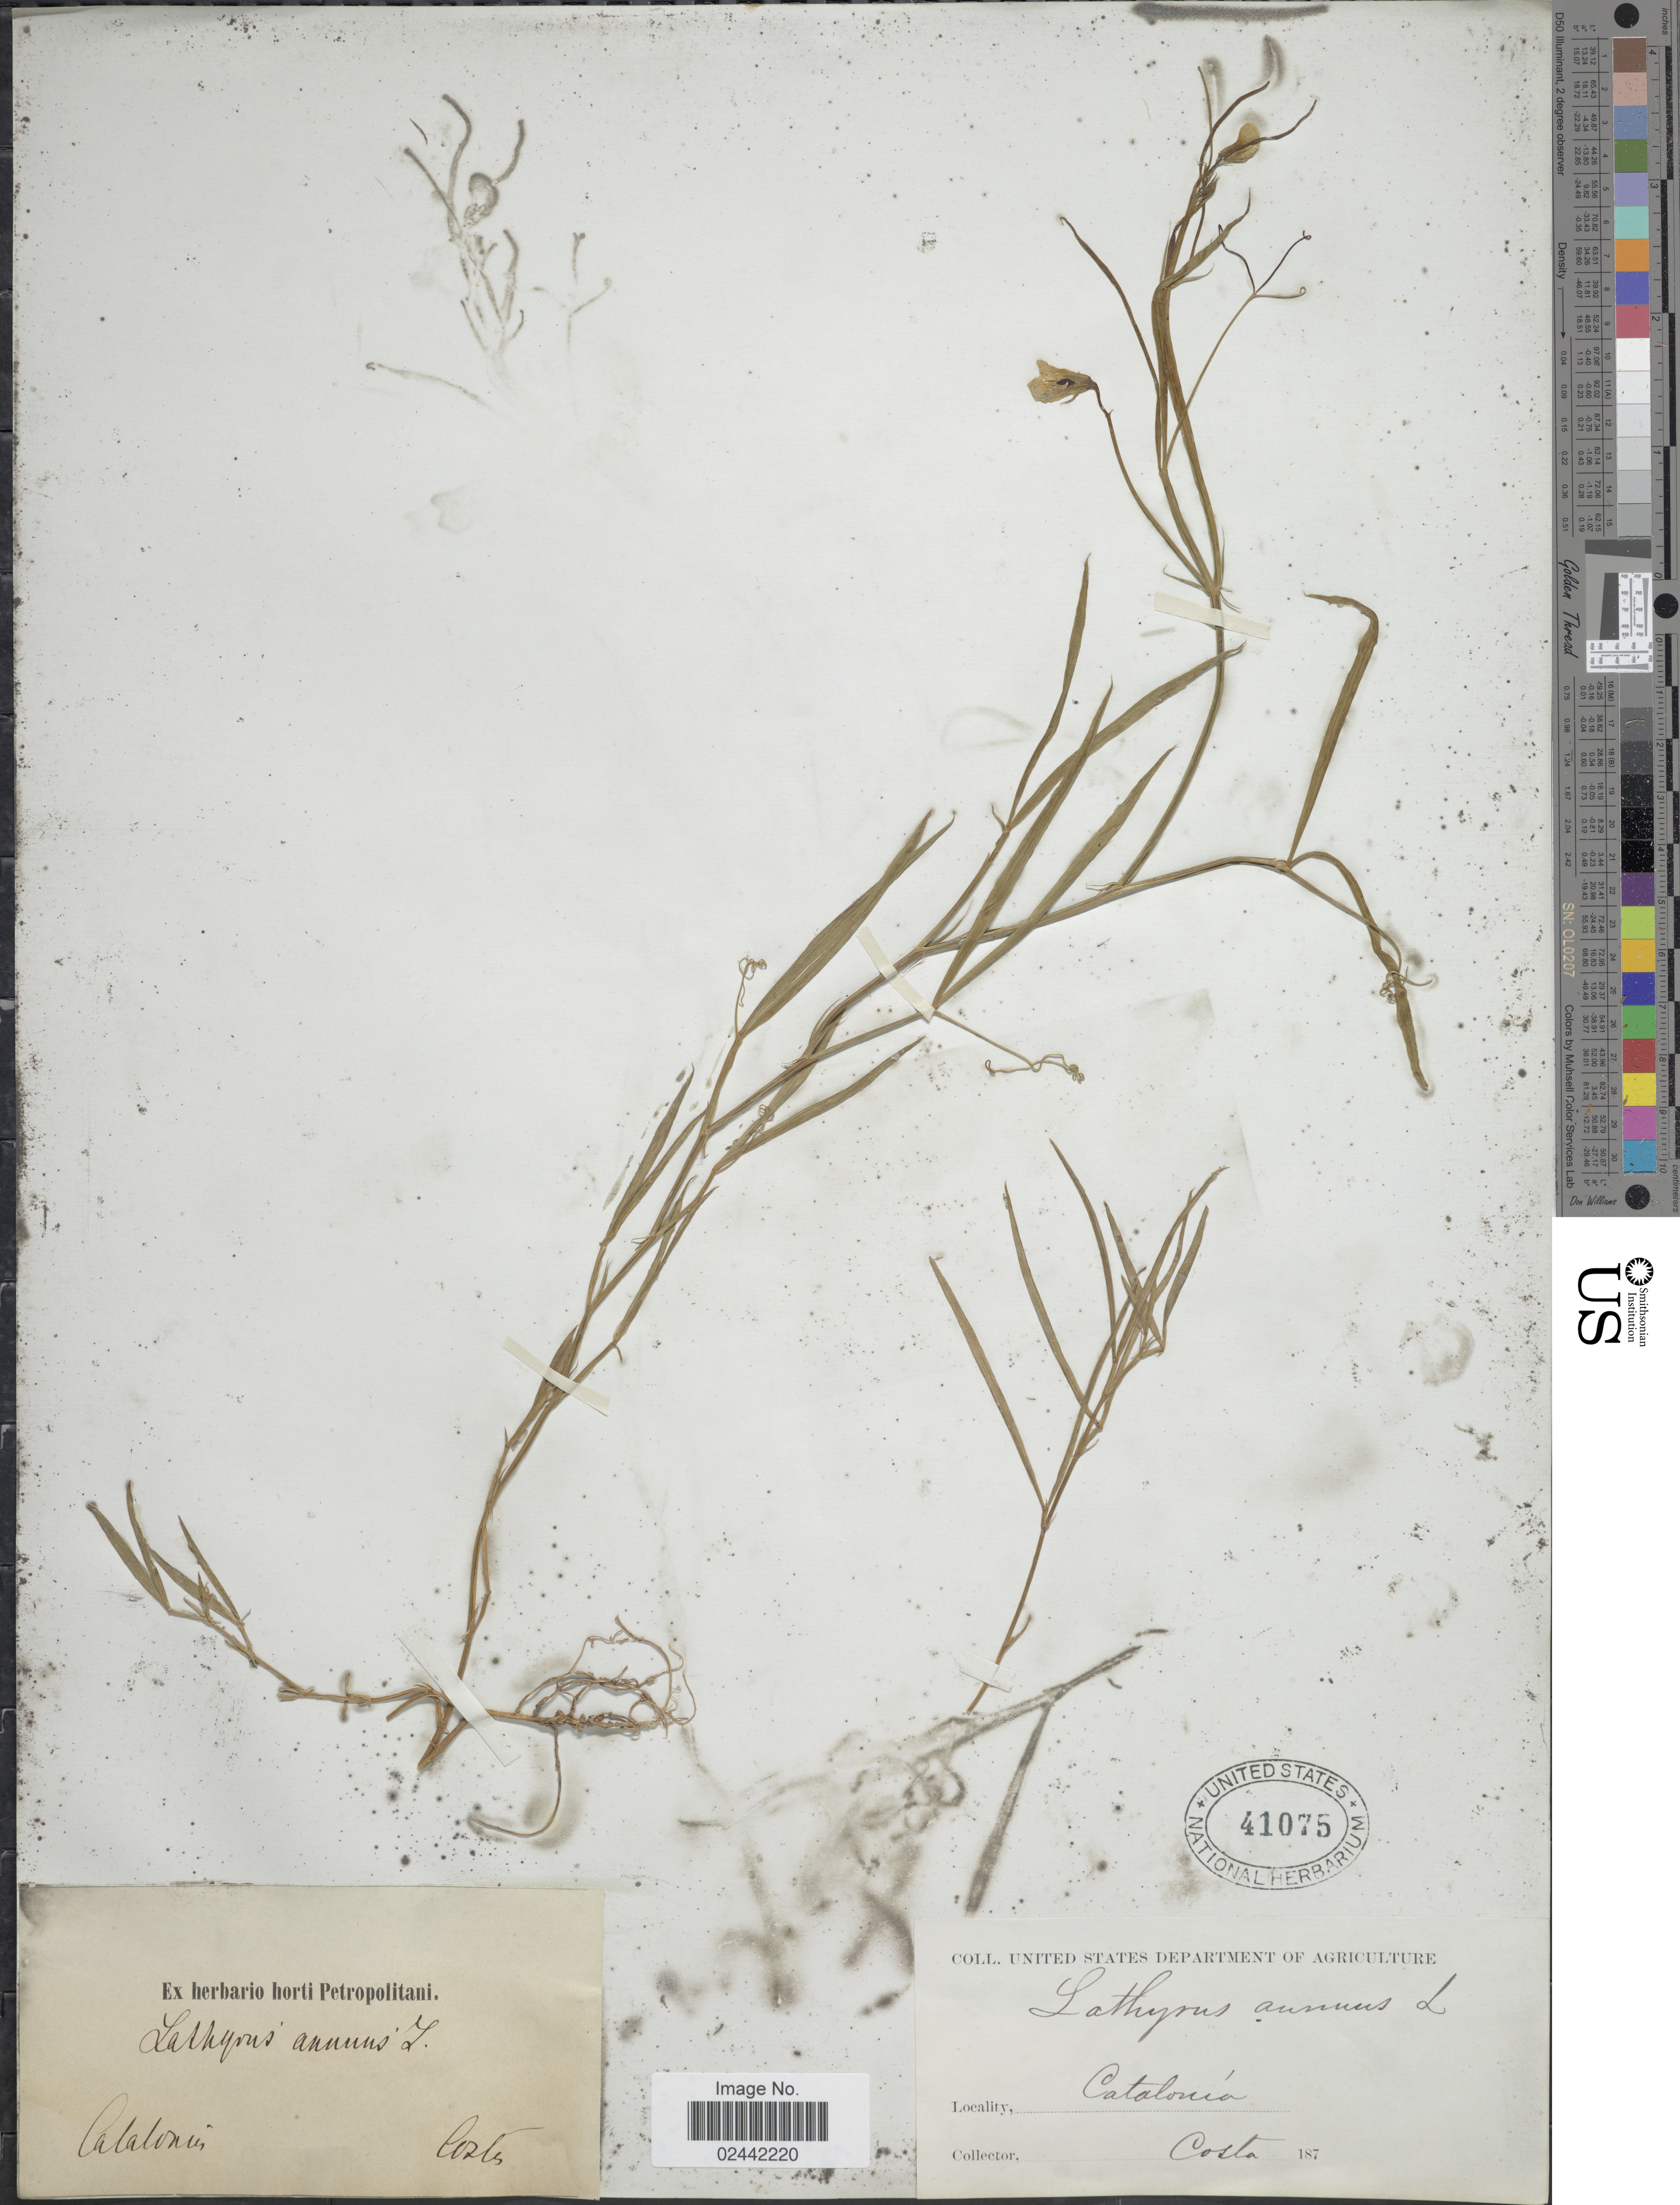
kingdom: Plantae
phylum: Tracheophyta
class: Magnoliopsida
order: Fabales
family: Fabaceae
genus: Lathyrus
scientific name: Lathyrus annuus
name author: L.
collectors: -. Costa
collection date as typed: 187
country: Spain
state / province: Catalunya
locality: Catalonia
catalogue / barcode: US 41075